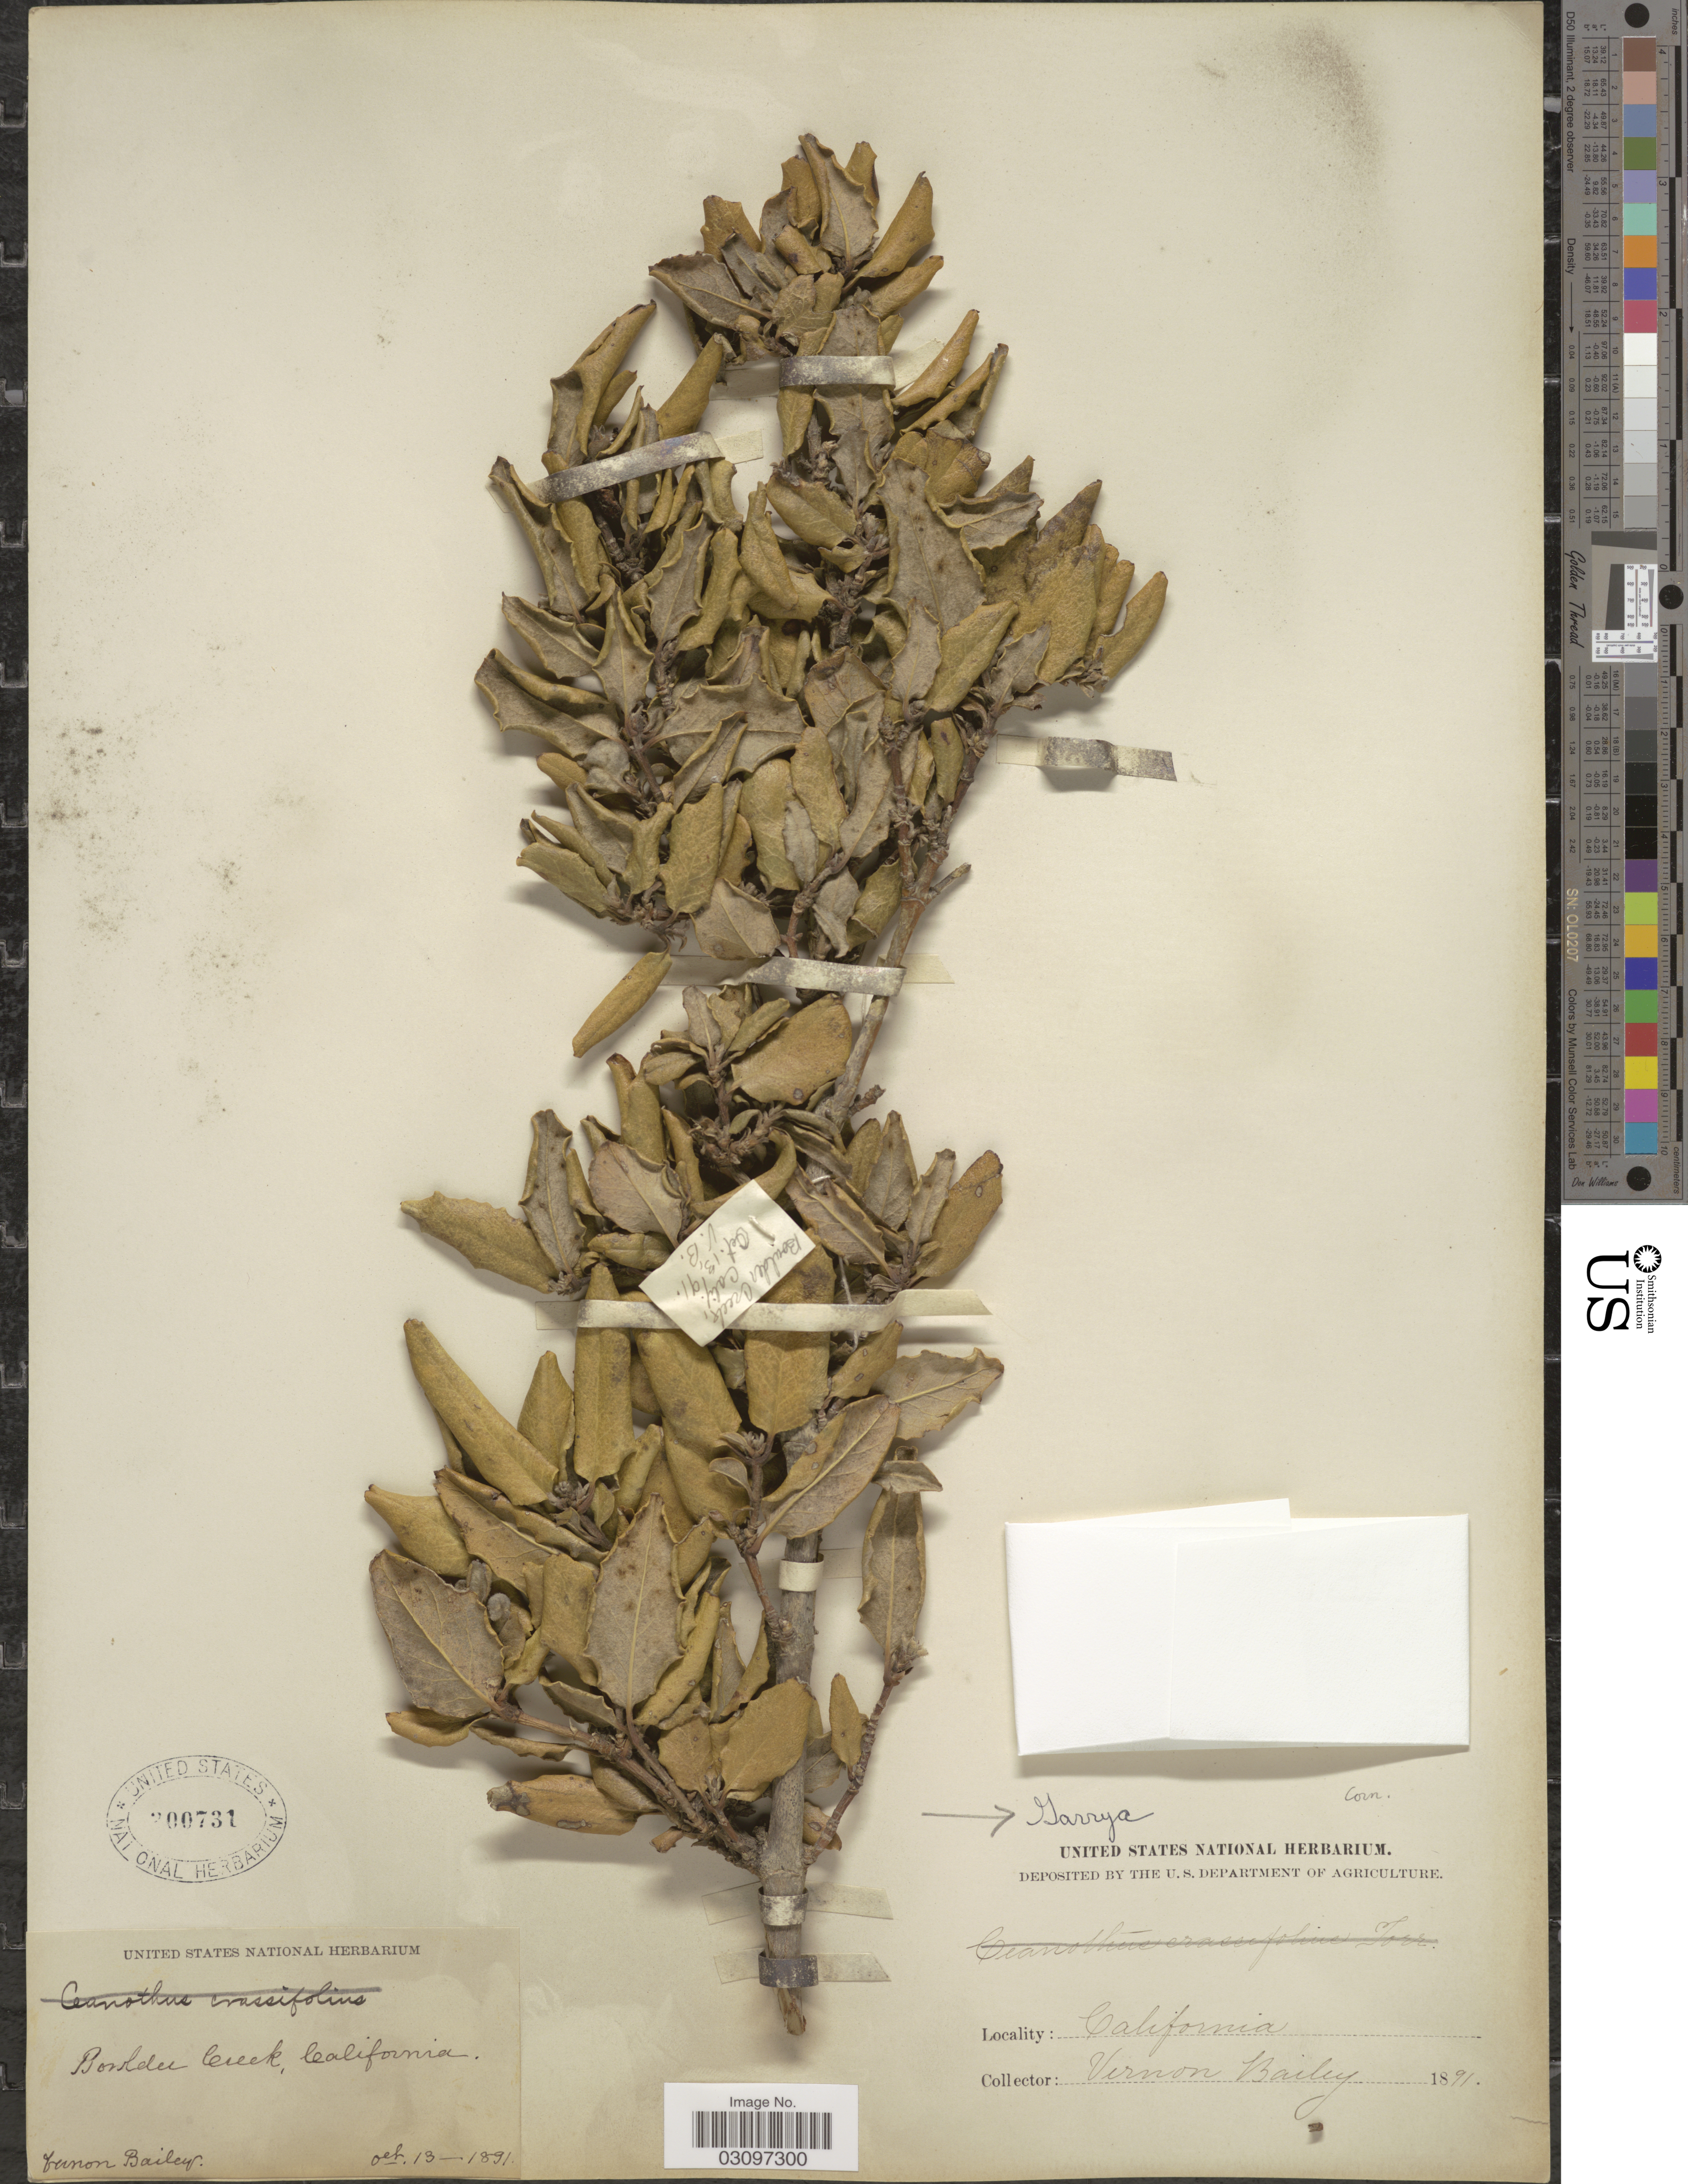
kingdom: Plantae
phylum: Tracheophyta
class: Magnoliopsida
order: Garryales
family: Garryaceae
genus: Garrya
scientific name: Garrya elliptica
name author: Douglas ex Lindl.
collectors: V. O. Bailey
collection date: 1891-10-13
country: United States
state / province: California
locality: Boulder Creek.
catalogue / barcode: US 300731